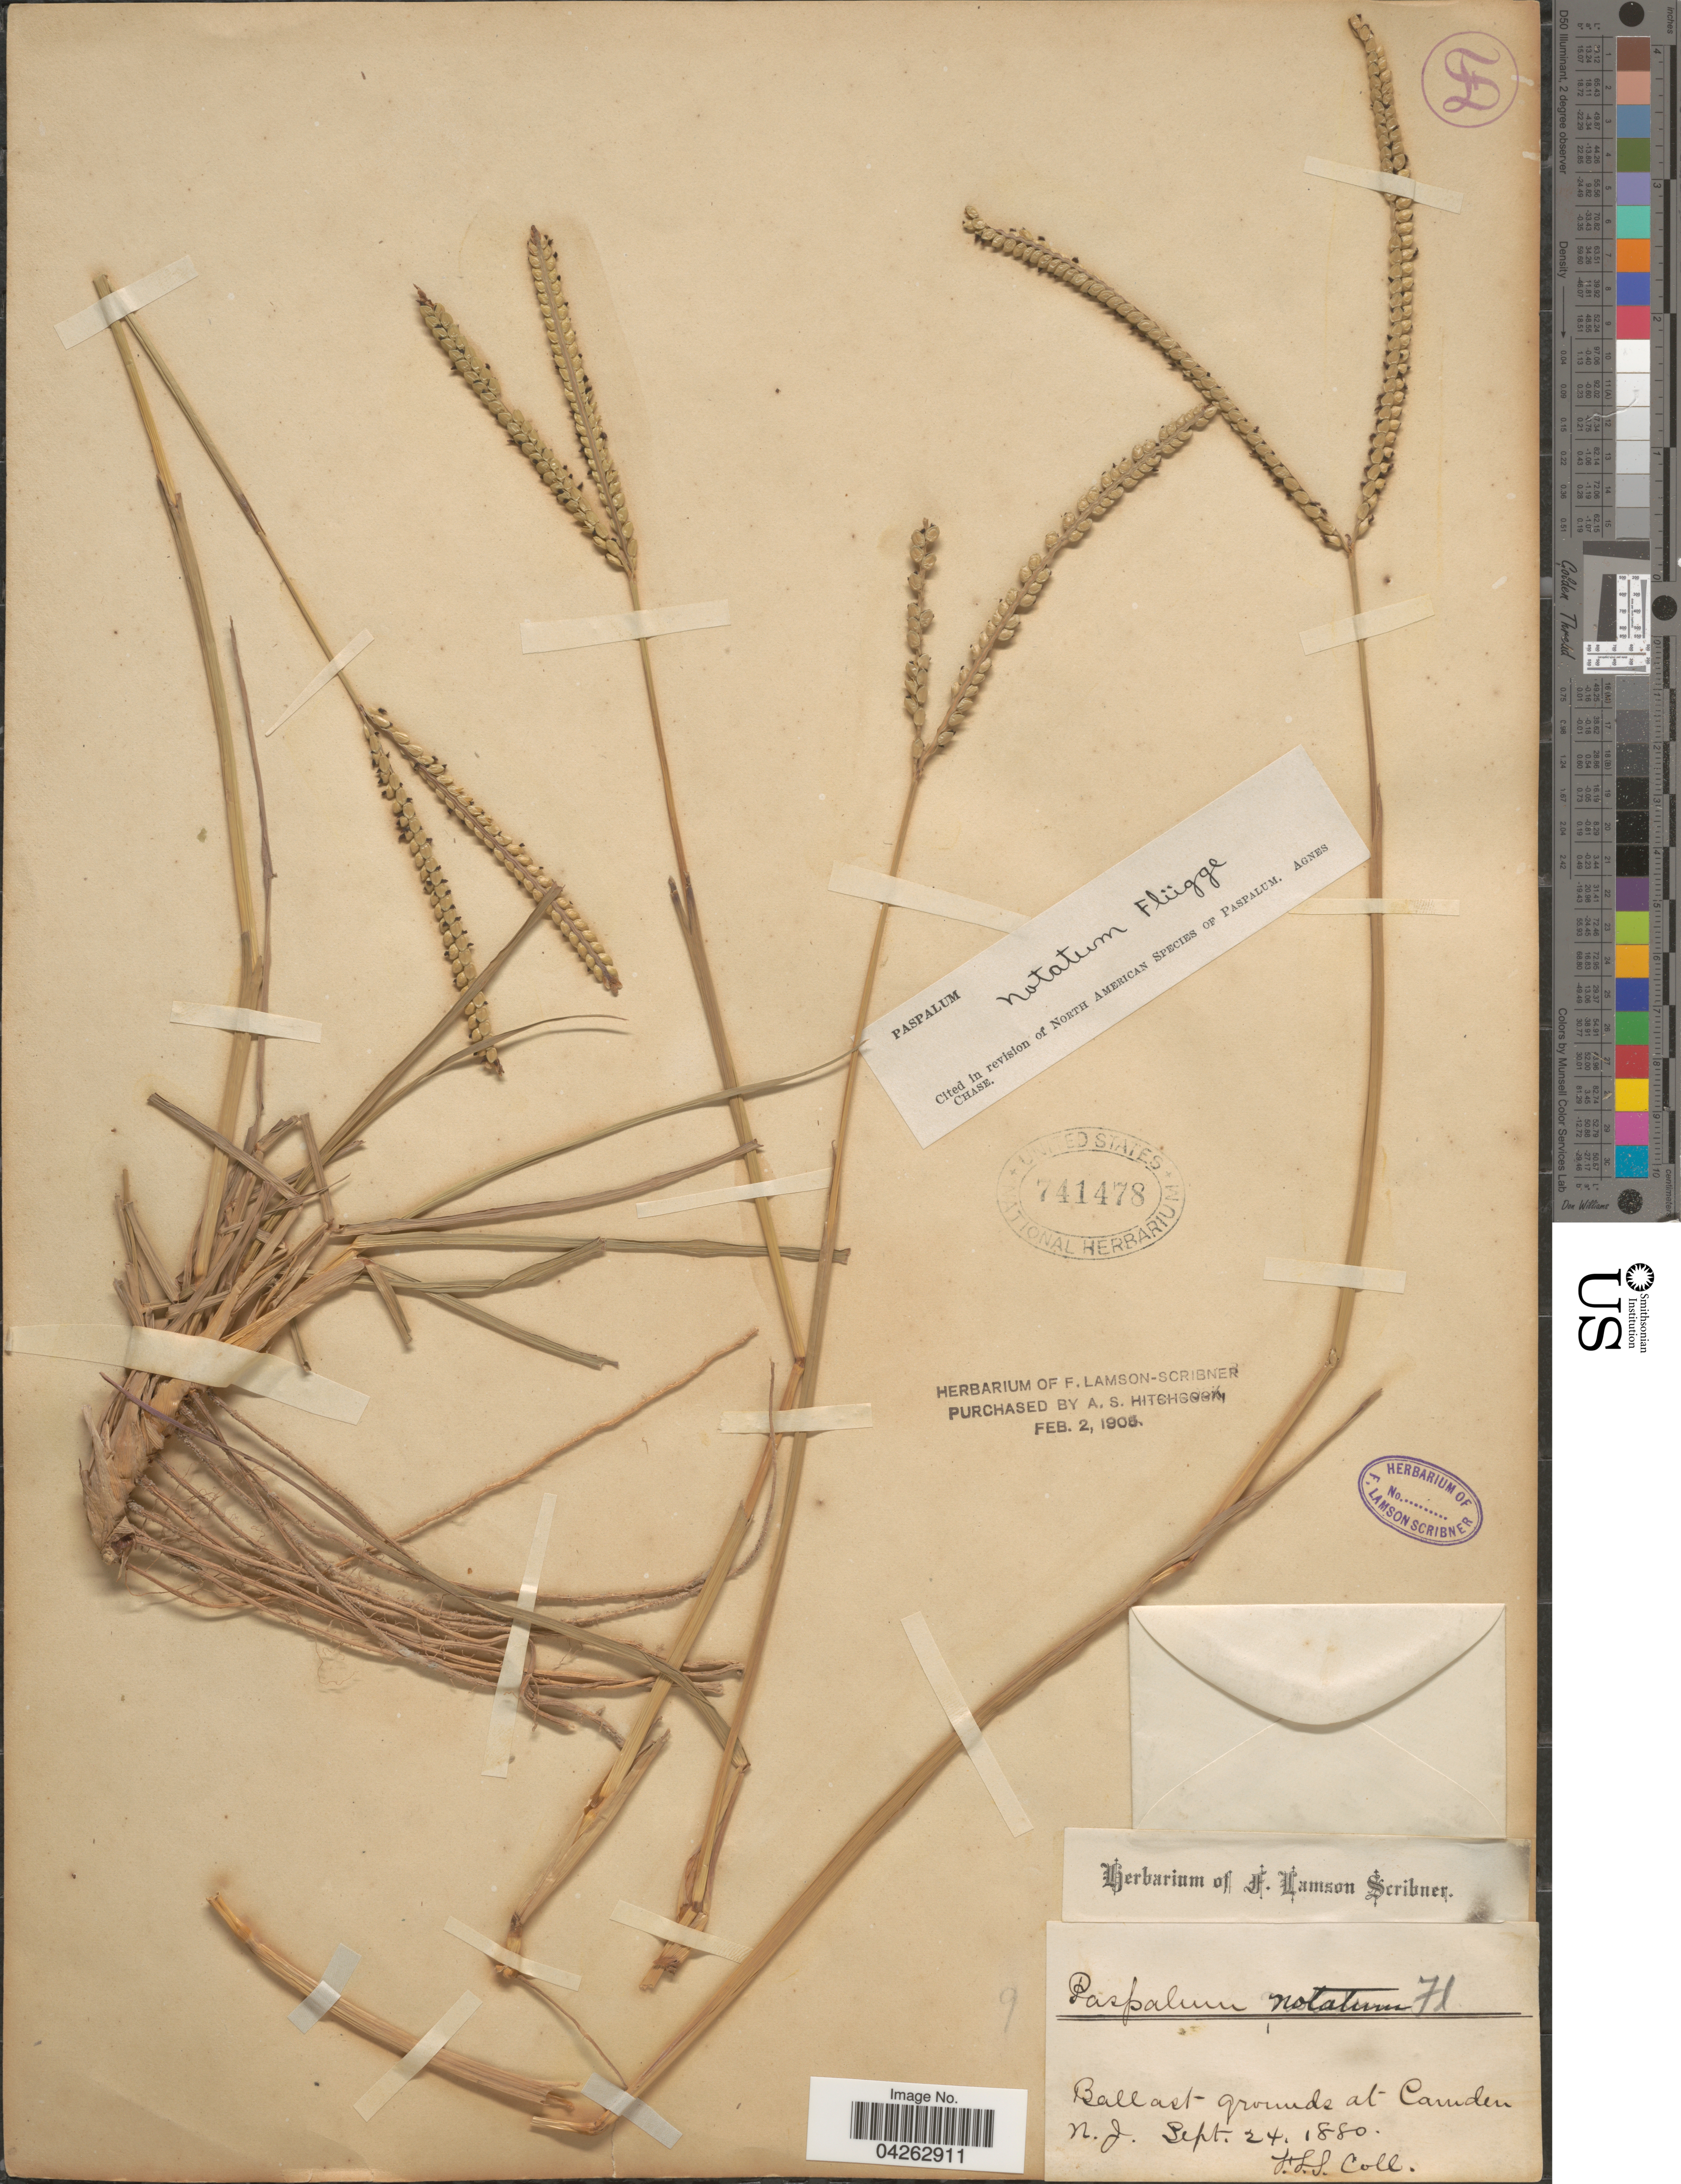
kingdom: Plantae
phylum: Tracheophyta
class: Liliopsida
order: Poales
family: Poaceae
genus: Paspalum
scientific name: Paspalum notatum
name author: Flüggé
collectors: F. Lamson-Scribner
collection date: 1880-09-24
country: United States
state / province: New Jersey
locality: At Camden.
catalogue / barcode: US 741478